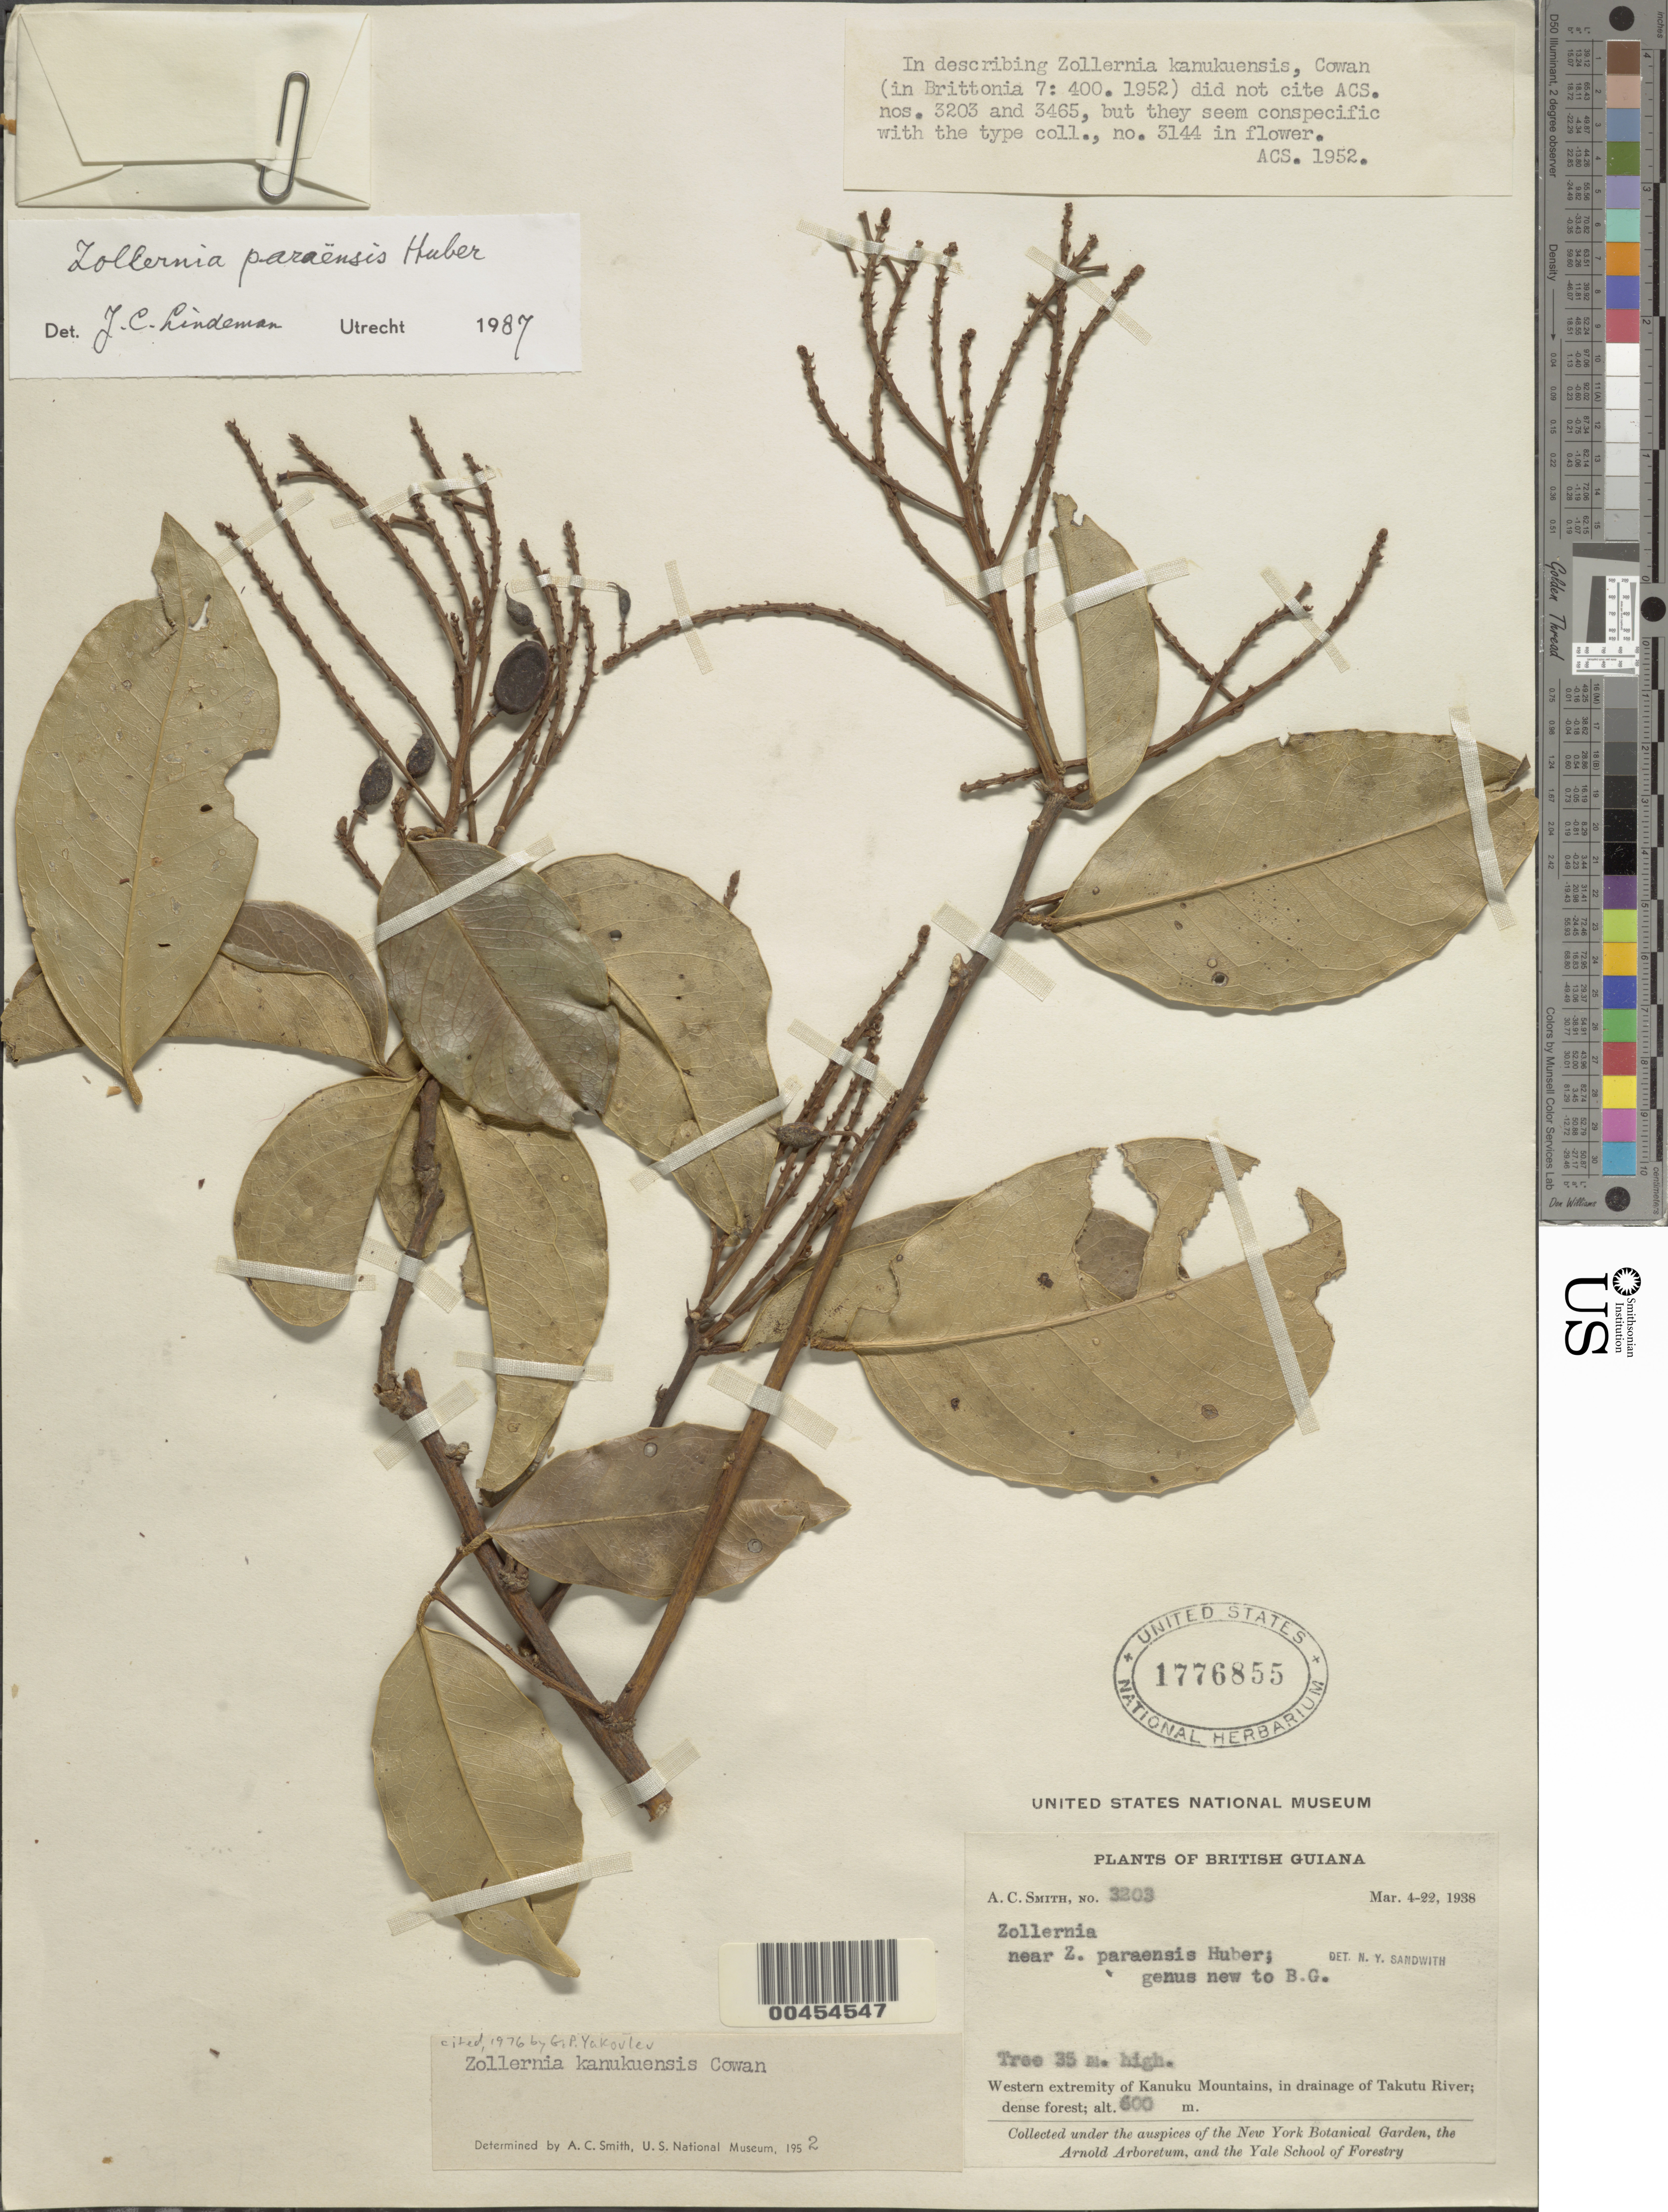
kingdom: Plantae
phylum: Tracheophyta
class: Magnoliopsida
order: Fabales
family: Fabaceae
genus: Zollernia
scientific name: Zollernia kanukuensis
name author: R.S. Cowan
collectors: A. C. Smith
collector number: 3203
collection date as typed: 04 Mar 1938 to 22 Mar 1938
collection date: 1938-03-04/1938-03-22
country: Guyana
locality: W extremity of kanuku mtns., drainage of takutu river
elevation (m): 600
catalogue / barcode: US 1776855